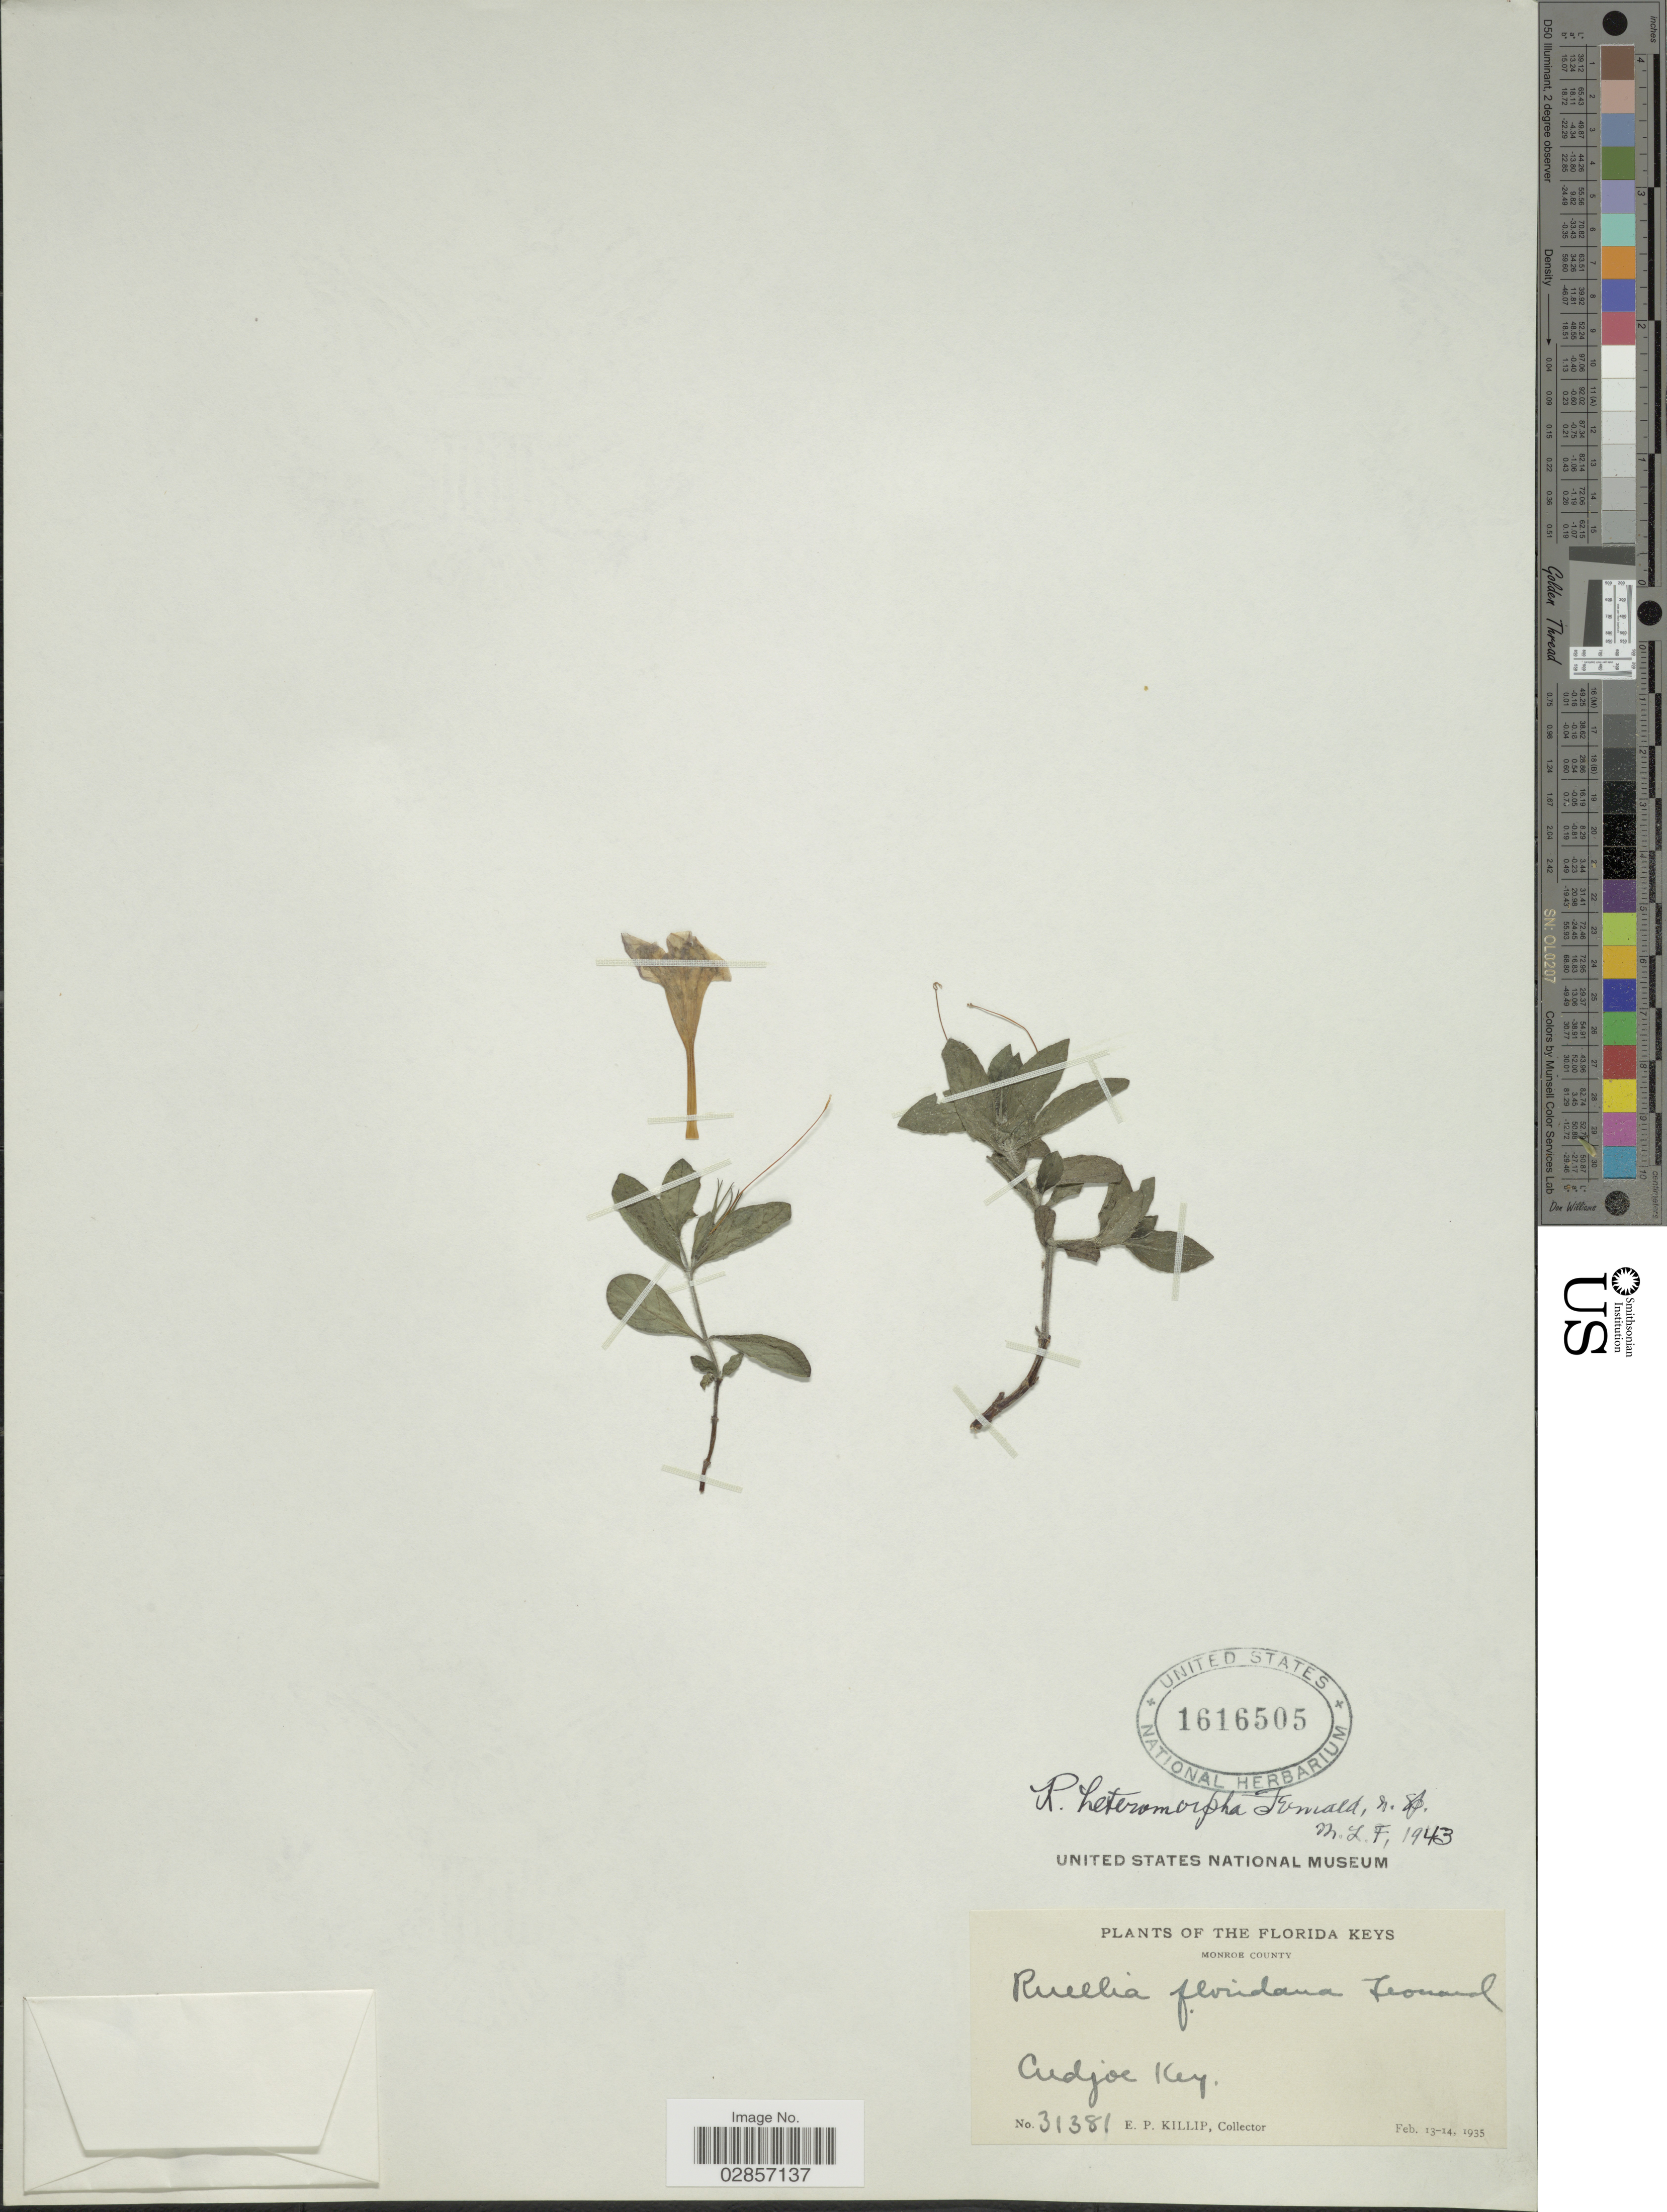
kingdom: Plantae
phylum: Tracheophyta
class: Magnoliopsida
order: Lamiales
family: Acanthaceae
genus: Ruellia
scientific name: Ruellia heteromorpha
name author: Fernald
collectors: E. P. Killip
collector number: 31381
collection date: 1935-02-13/1935-02-14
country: United States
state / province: Florida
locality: The Florida Keys, Monroe County, Cudjoe Key.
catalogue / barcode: US 1616505